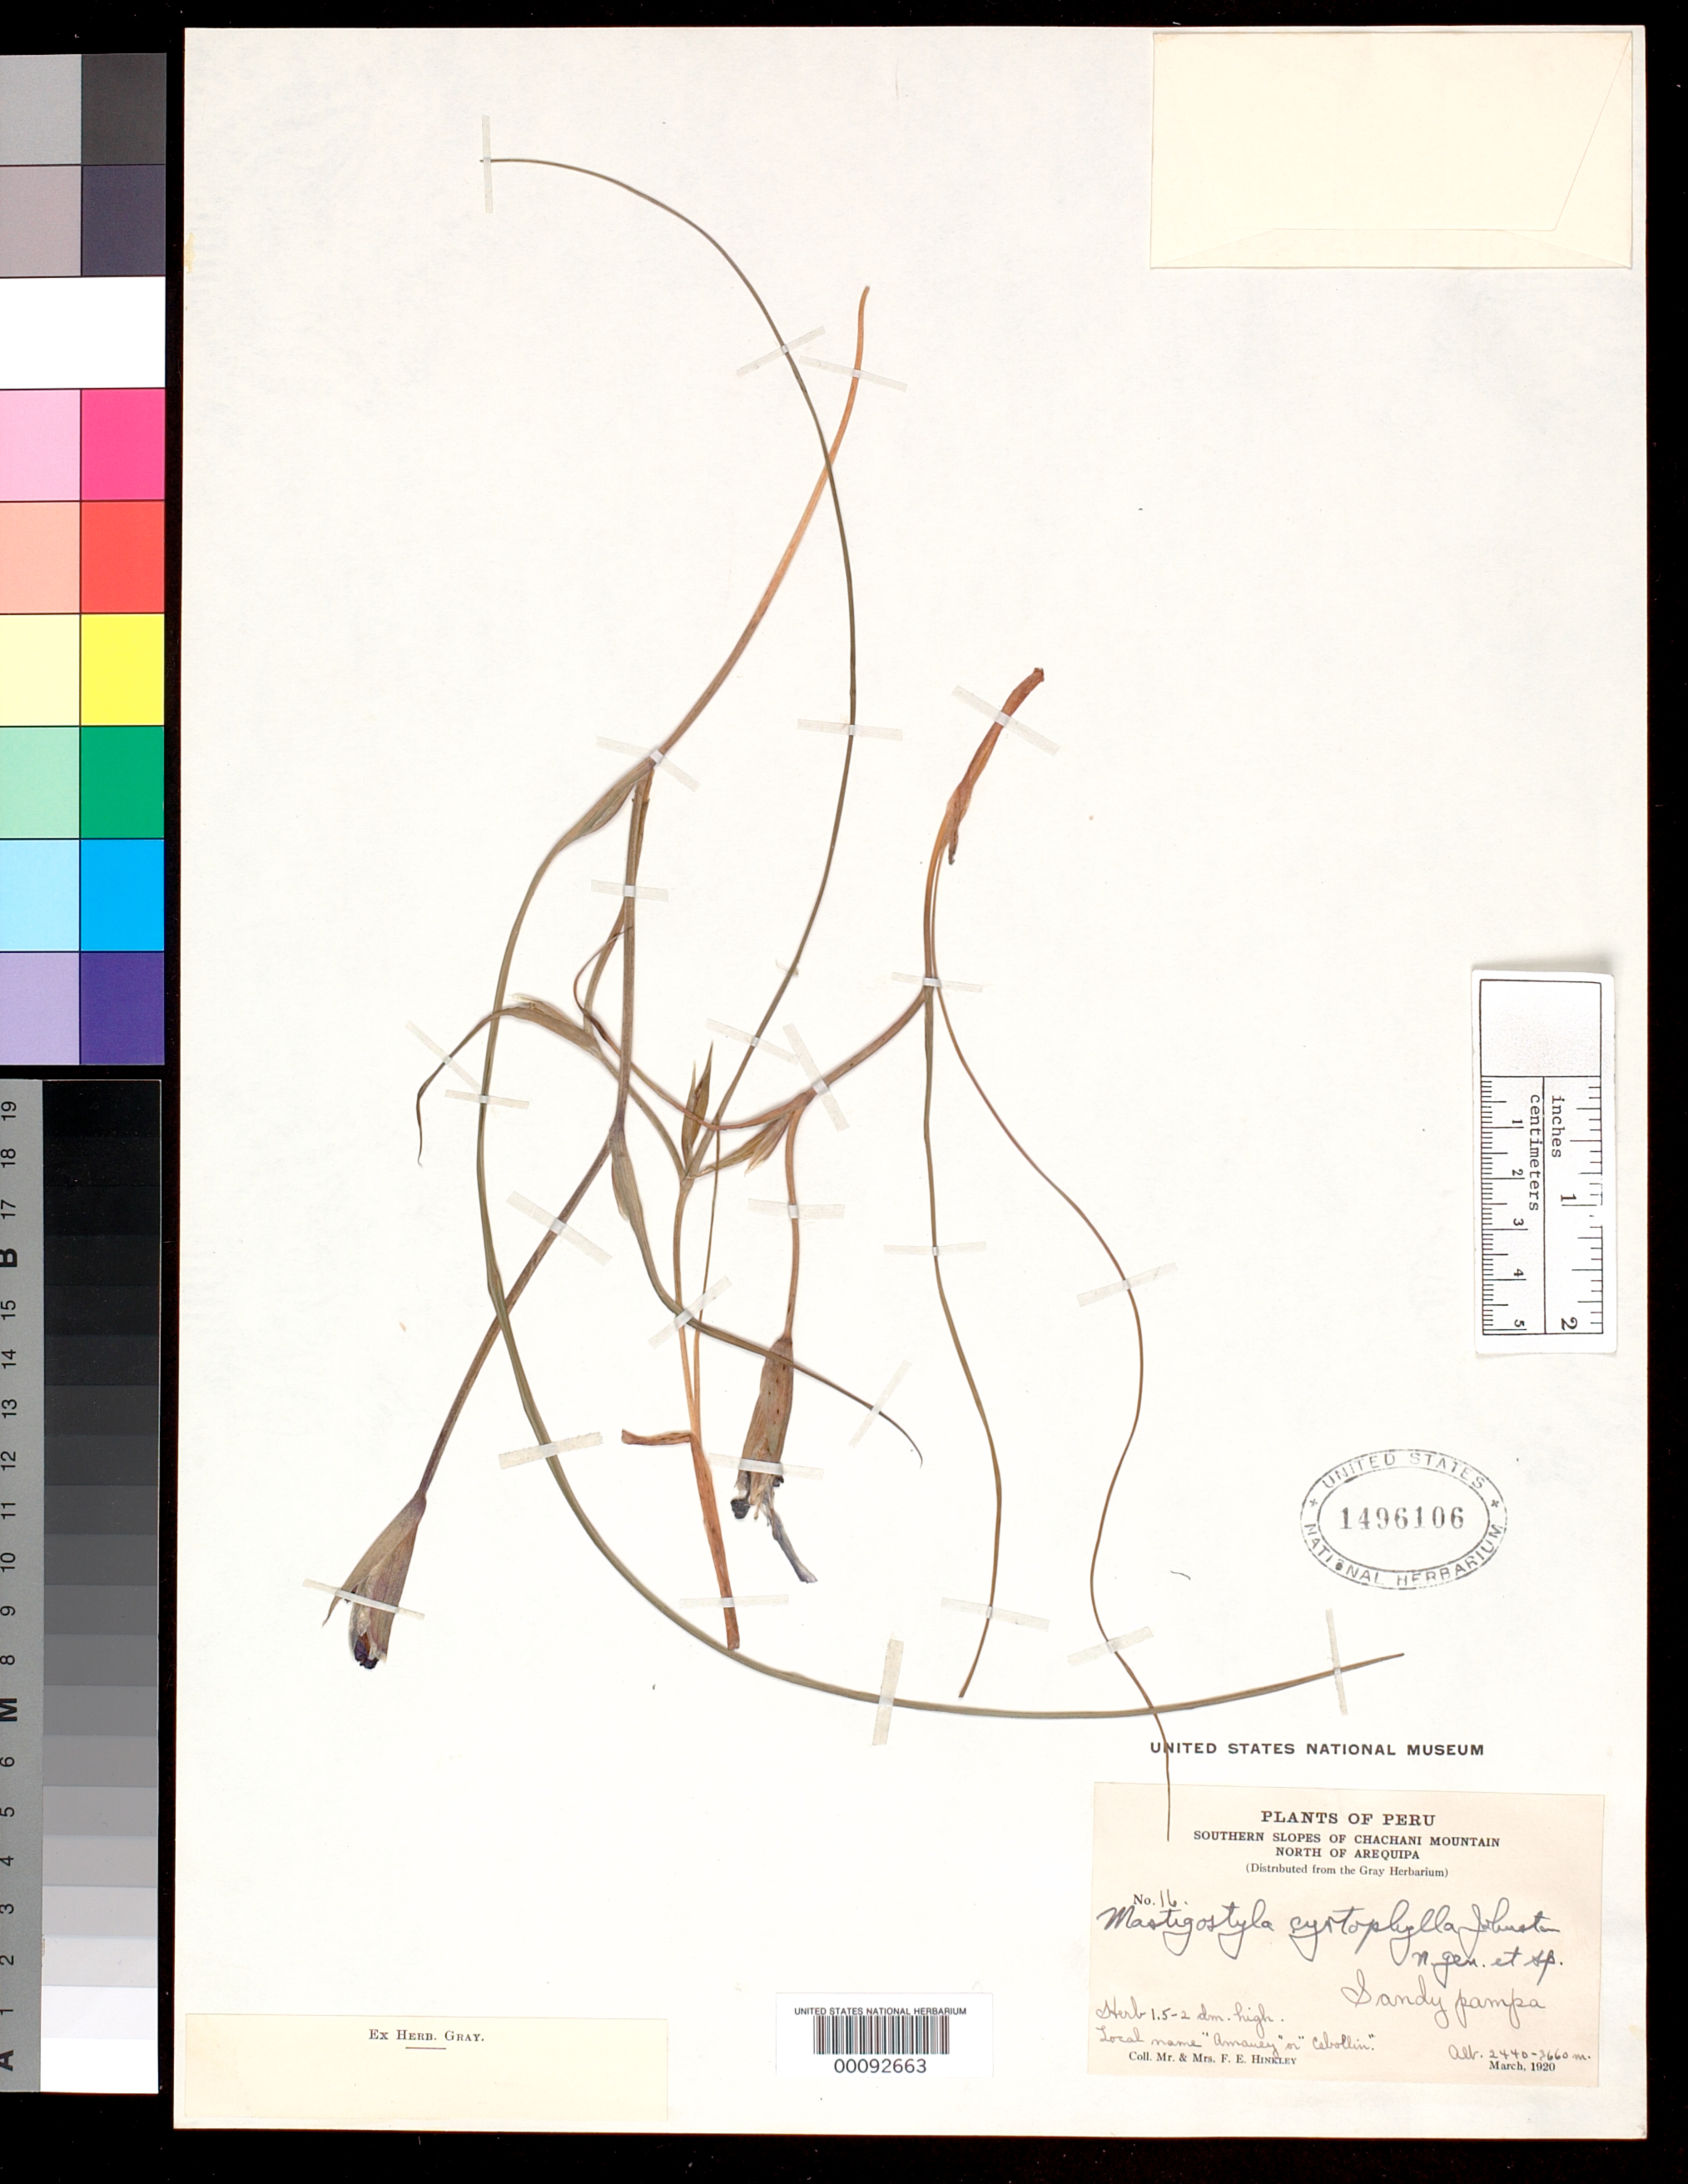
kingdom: Plantae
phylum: Tracheophyta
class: Liliopsida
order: Asparagales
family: Iridaceae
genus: Mastigostyla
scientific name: Mastigostyla cyrtophylla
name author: I.M. Johnst.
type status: Isotype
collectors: F. Hinkley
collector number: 16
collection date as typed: Mar 1920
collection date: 1920-03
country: Peru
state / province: Arequipa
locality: Chachani Mountain, N of Arequipa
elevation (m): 2500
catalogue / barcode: US 1496106